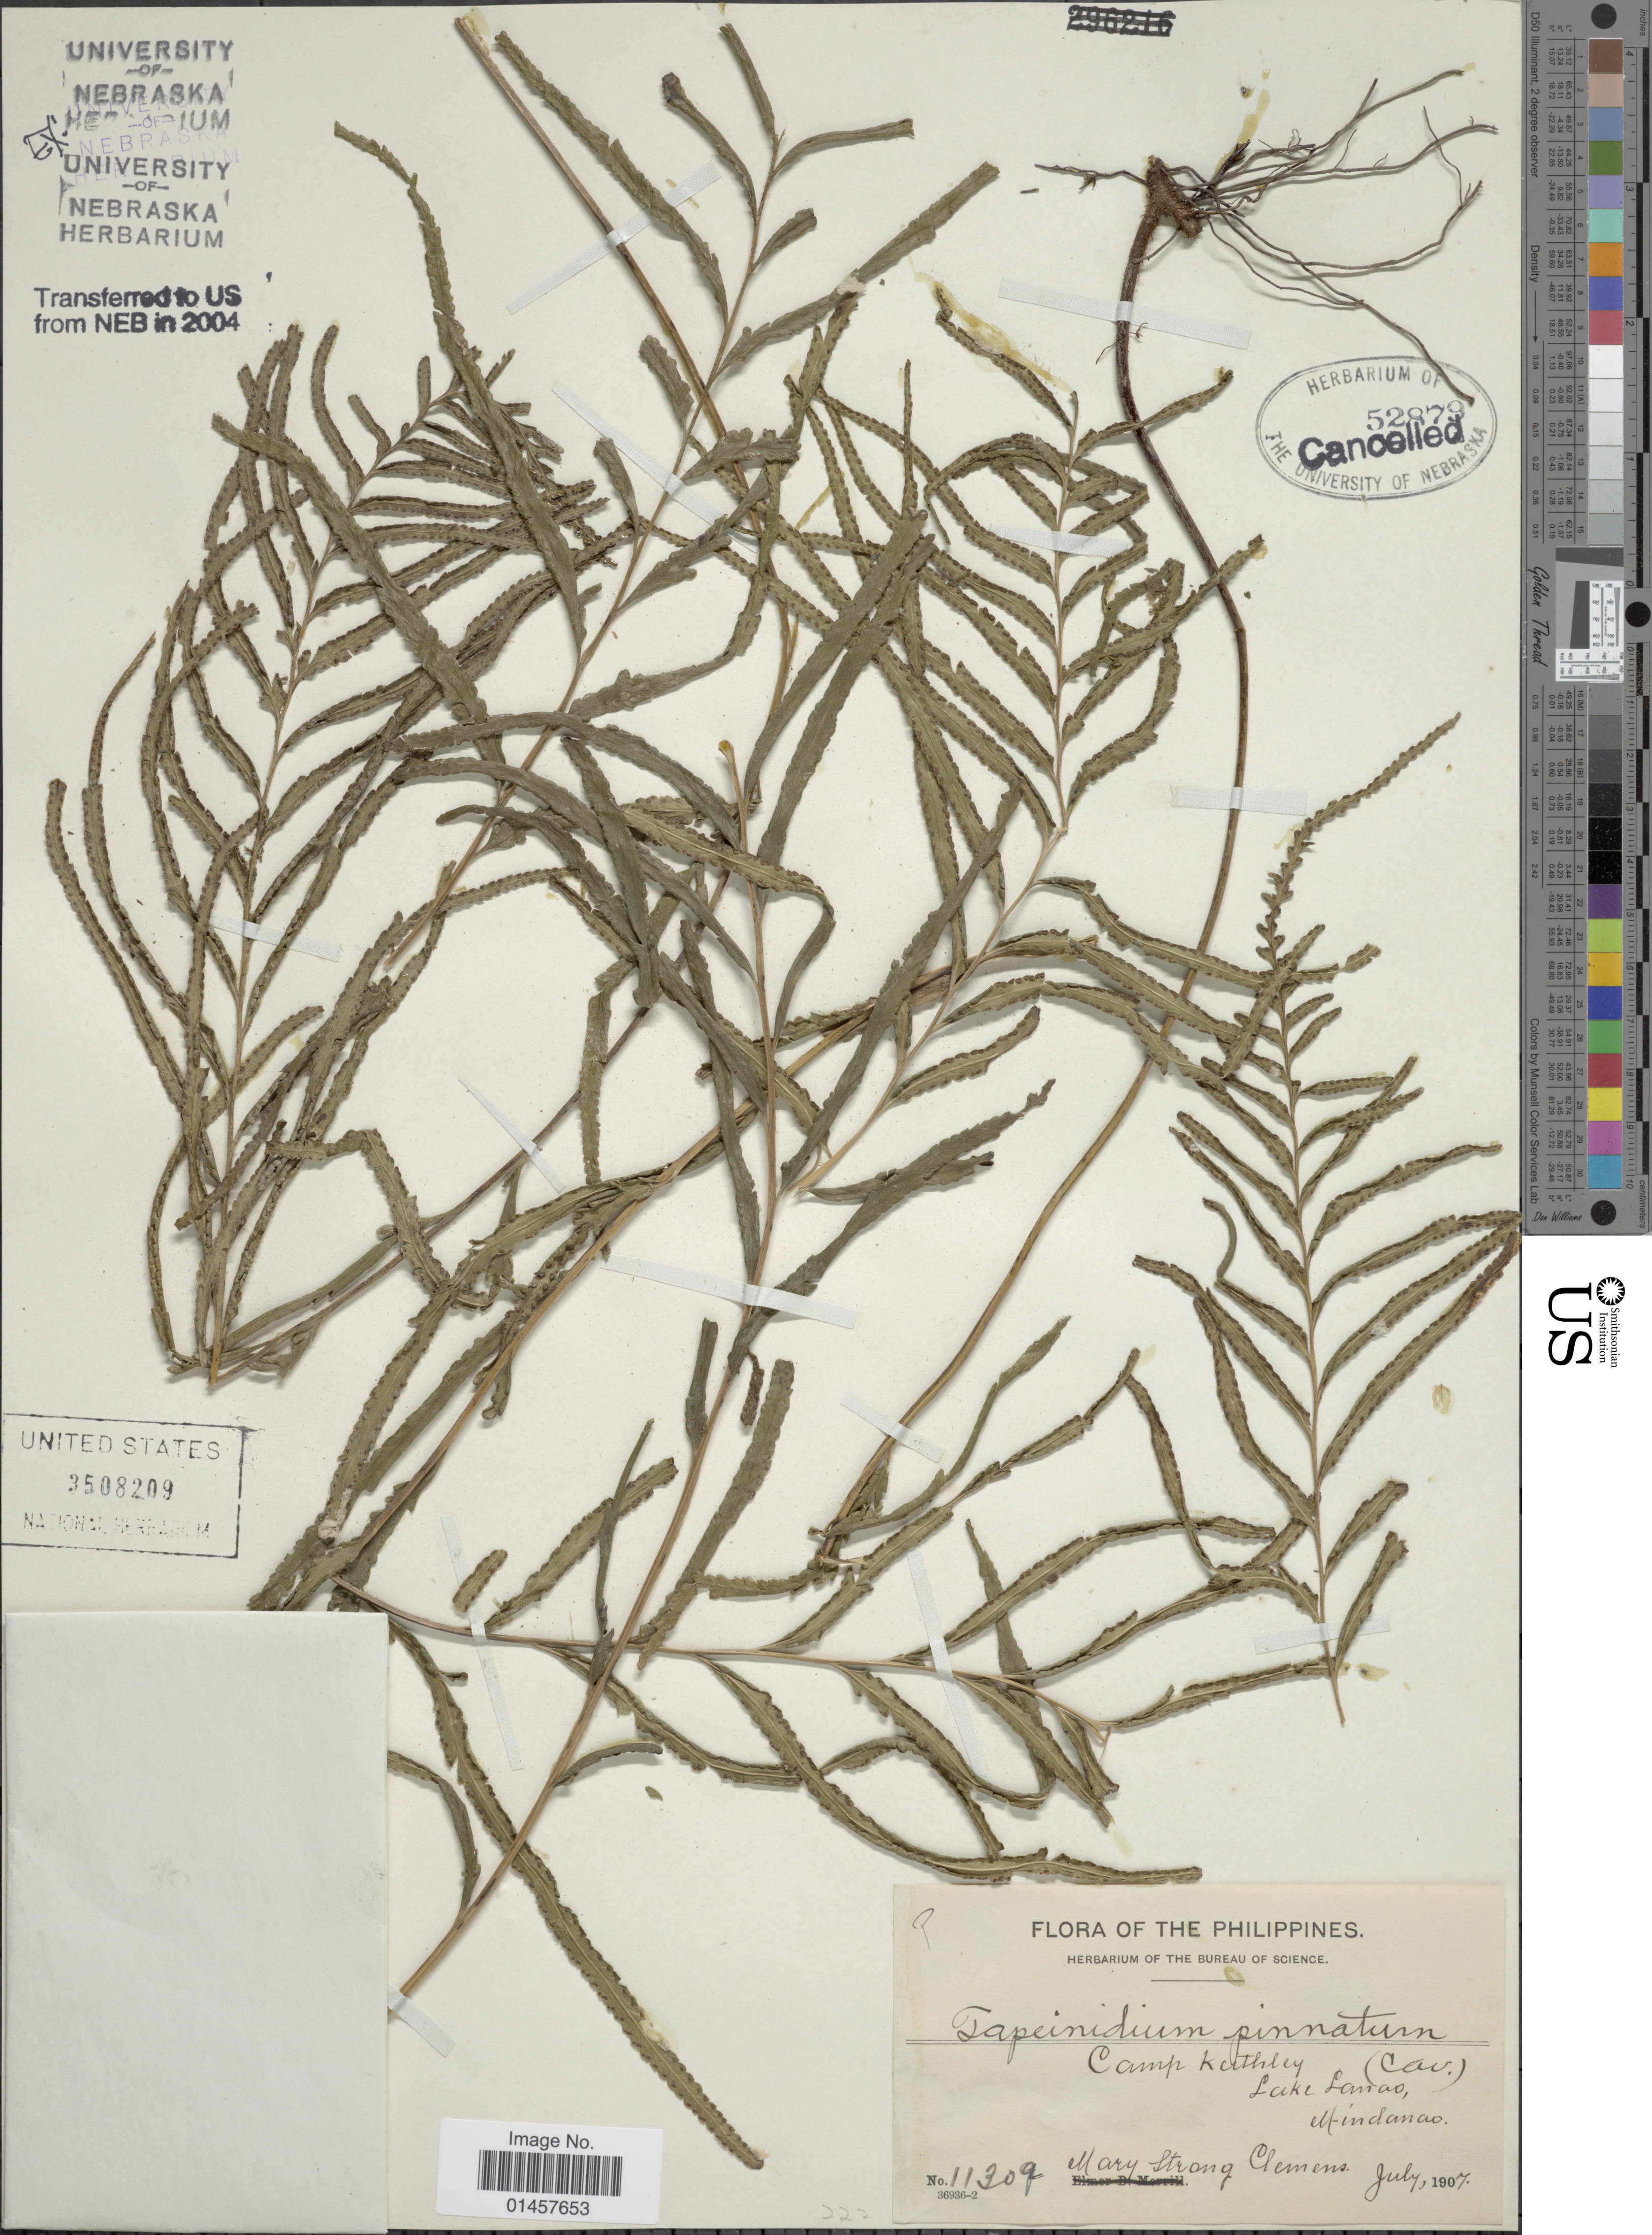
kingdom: Plantae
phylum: Tracheophyta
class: Polypodiopsida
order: Polypodiales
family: Lindsaeaceae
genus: Tapeinidium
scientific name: Tapeinidium pinnatum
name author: (Cav.) C. Chr.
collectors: M. S. Clemens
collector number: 11309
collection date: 1907-07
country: Philippines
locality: Camp Keithley, Lake Lanao, Mindanao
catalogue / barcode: US 3508209